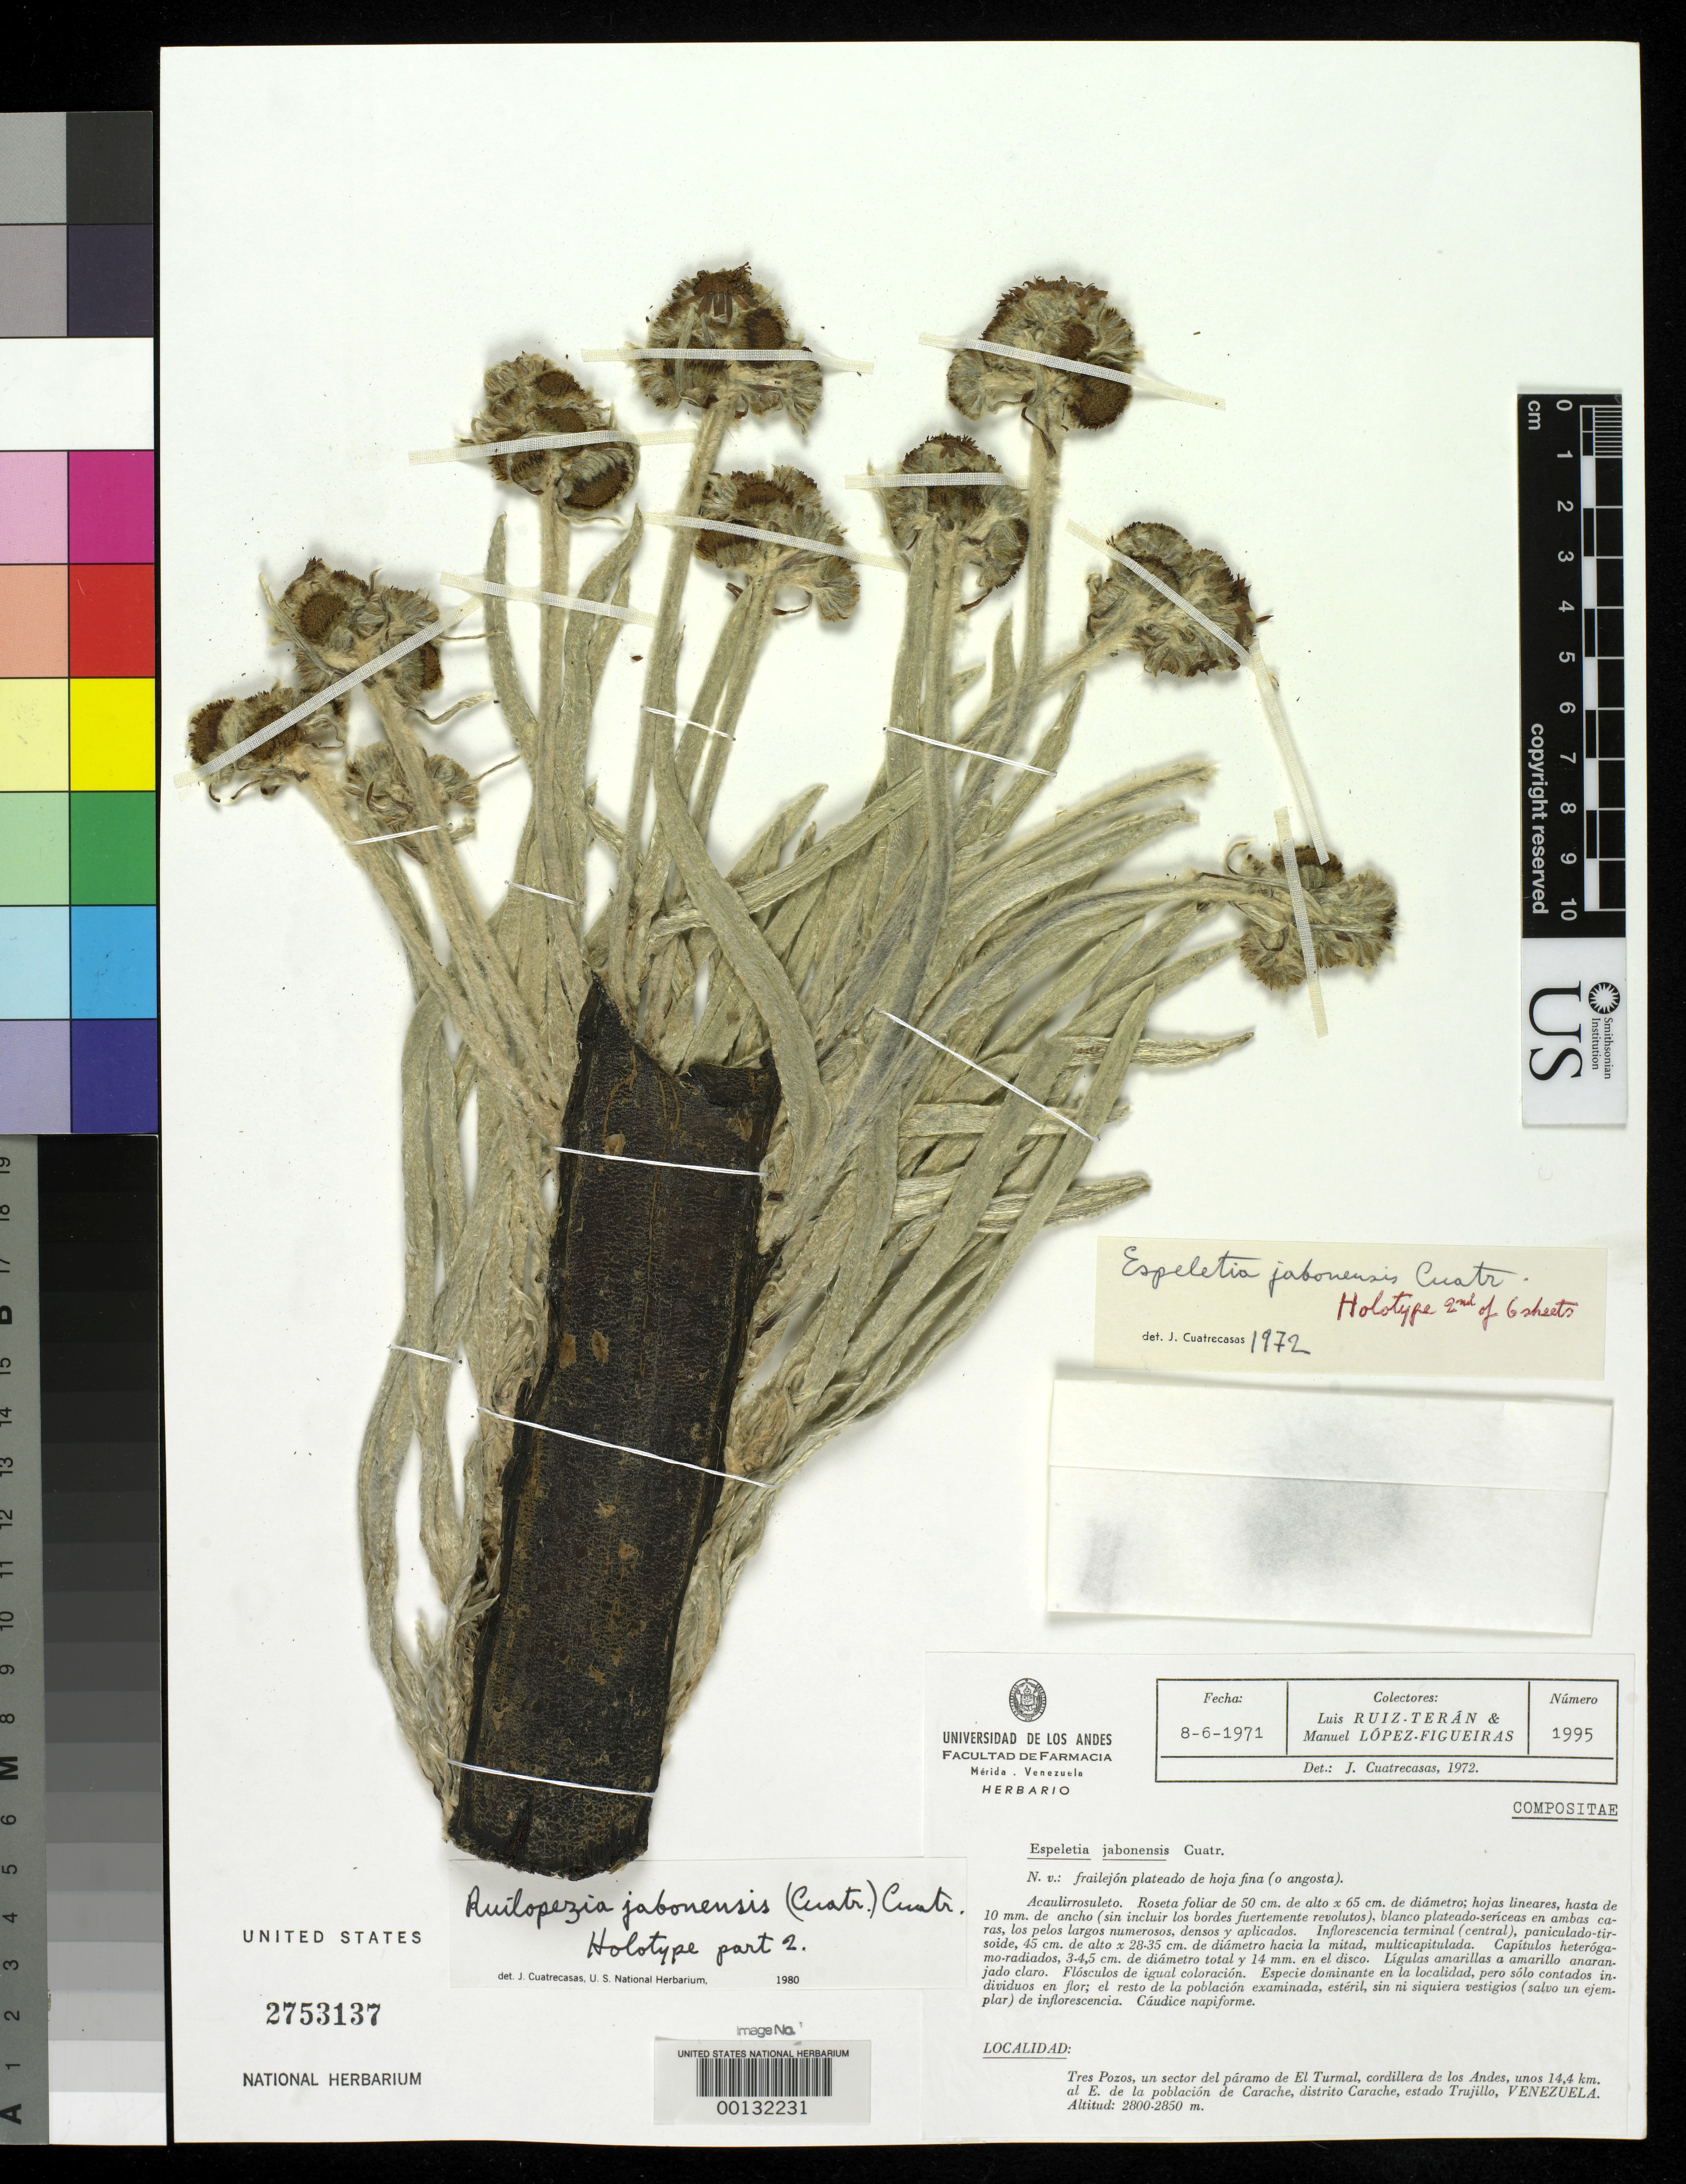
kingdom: Plantae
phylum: Tracheophyta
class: Magnoliopsida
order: Asterales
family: Asteraceae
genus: Espeletia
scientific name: Espeletia jabonensis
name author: Cuatrec.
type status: Holotype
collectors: L. E. Ruíz-Terán & M. López Figueiras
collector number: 1995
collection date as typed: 08 Jun 1971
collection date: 1971-06-08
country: Venezuela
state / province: Trujillo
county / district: Carache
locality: Tres Pozos, Páramo del Turmal, Cordillera de Los Andes, 14.4 km E de la poblacion de Carache. [Tres Pozos, Páramo del Turmal, Cordillera de Los Andes, 14.4 km E of the village of Carache.]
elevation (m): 2800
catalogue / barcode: US 2753137